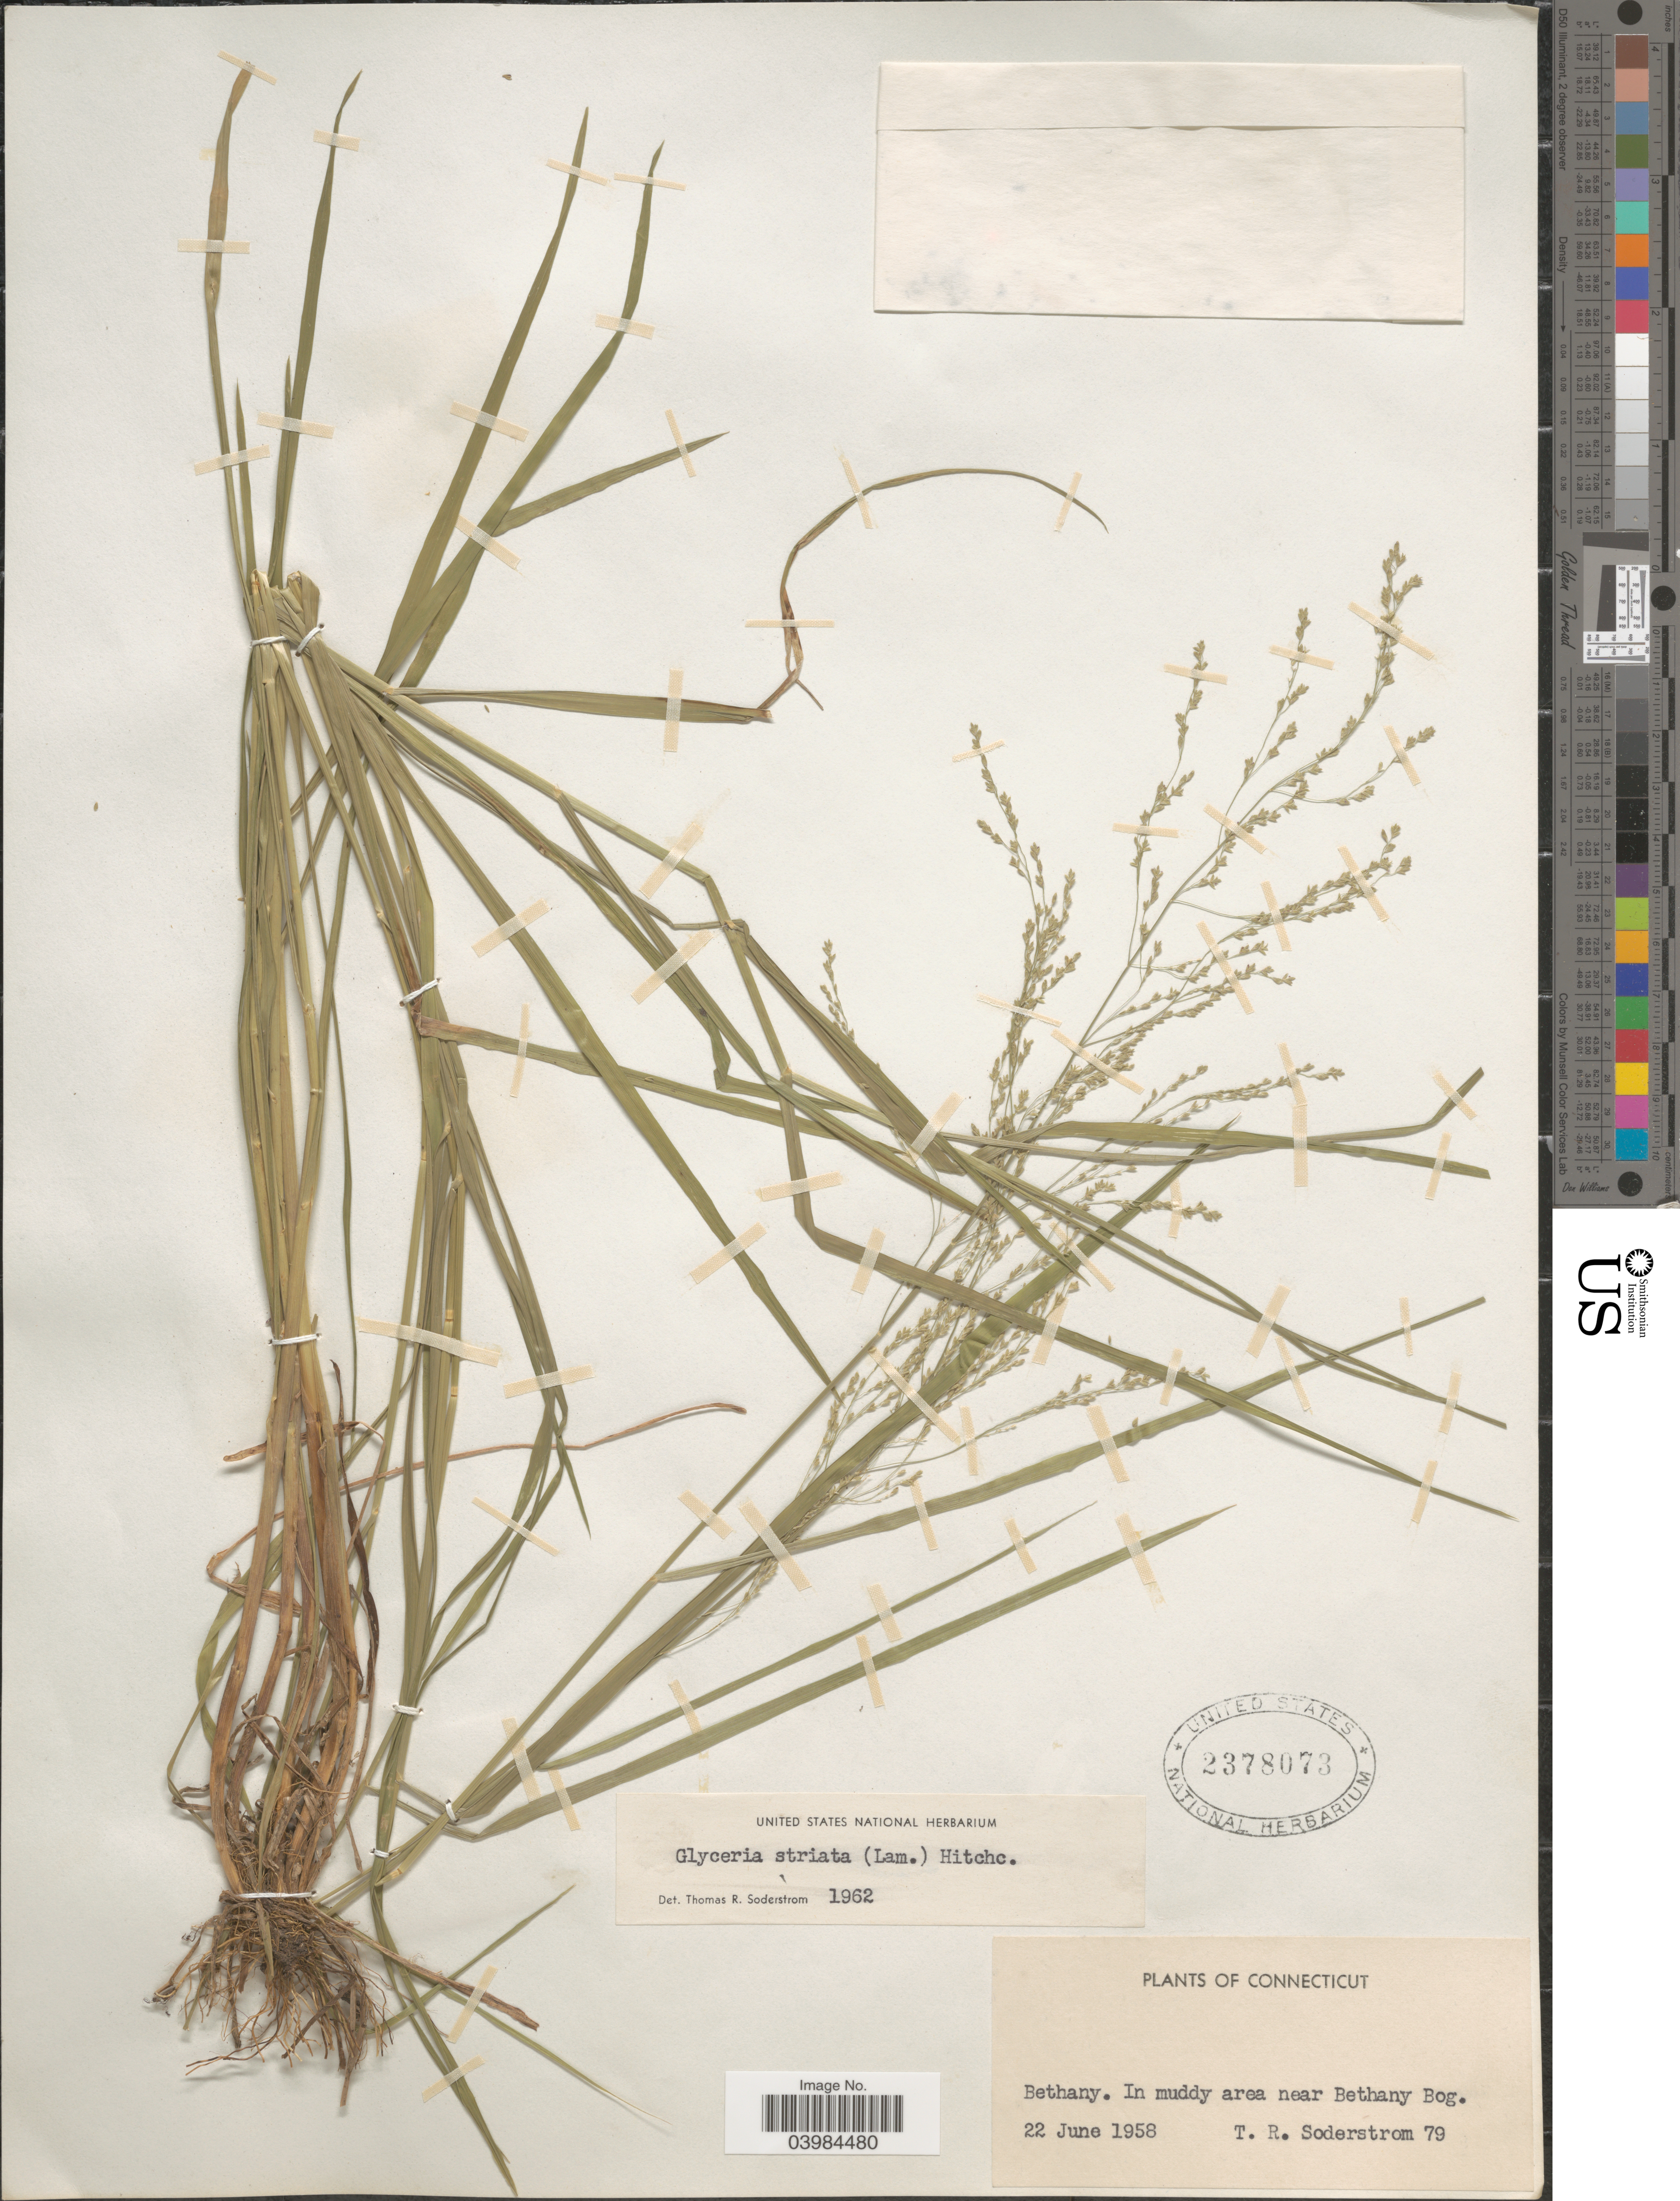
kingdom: Plantae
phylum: Tracheophyta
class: Liliopsida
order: Poales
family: Poaceae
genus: Glyceria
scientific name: Glyceria striata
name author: (Lam.) Hitchc.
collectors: T. R. Soderstrom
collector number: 79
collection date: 1958-06-22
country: United States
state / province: Connecticut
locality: Bethany. In muddy area near Bethany Bog.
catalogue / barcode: US 2378073